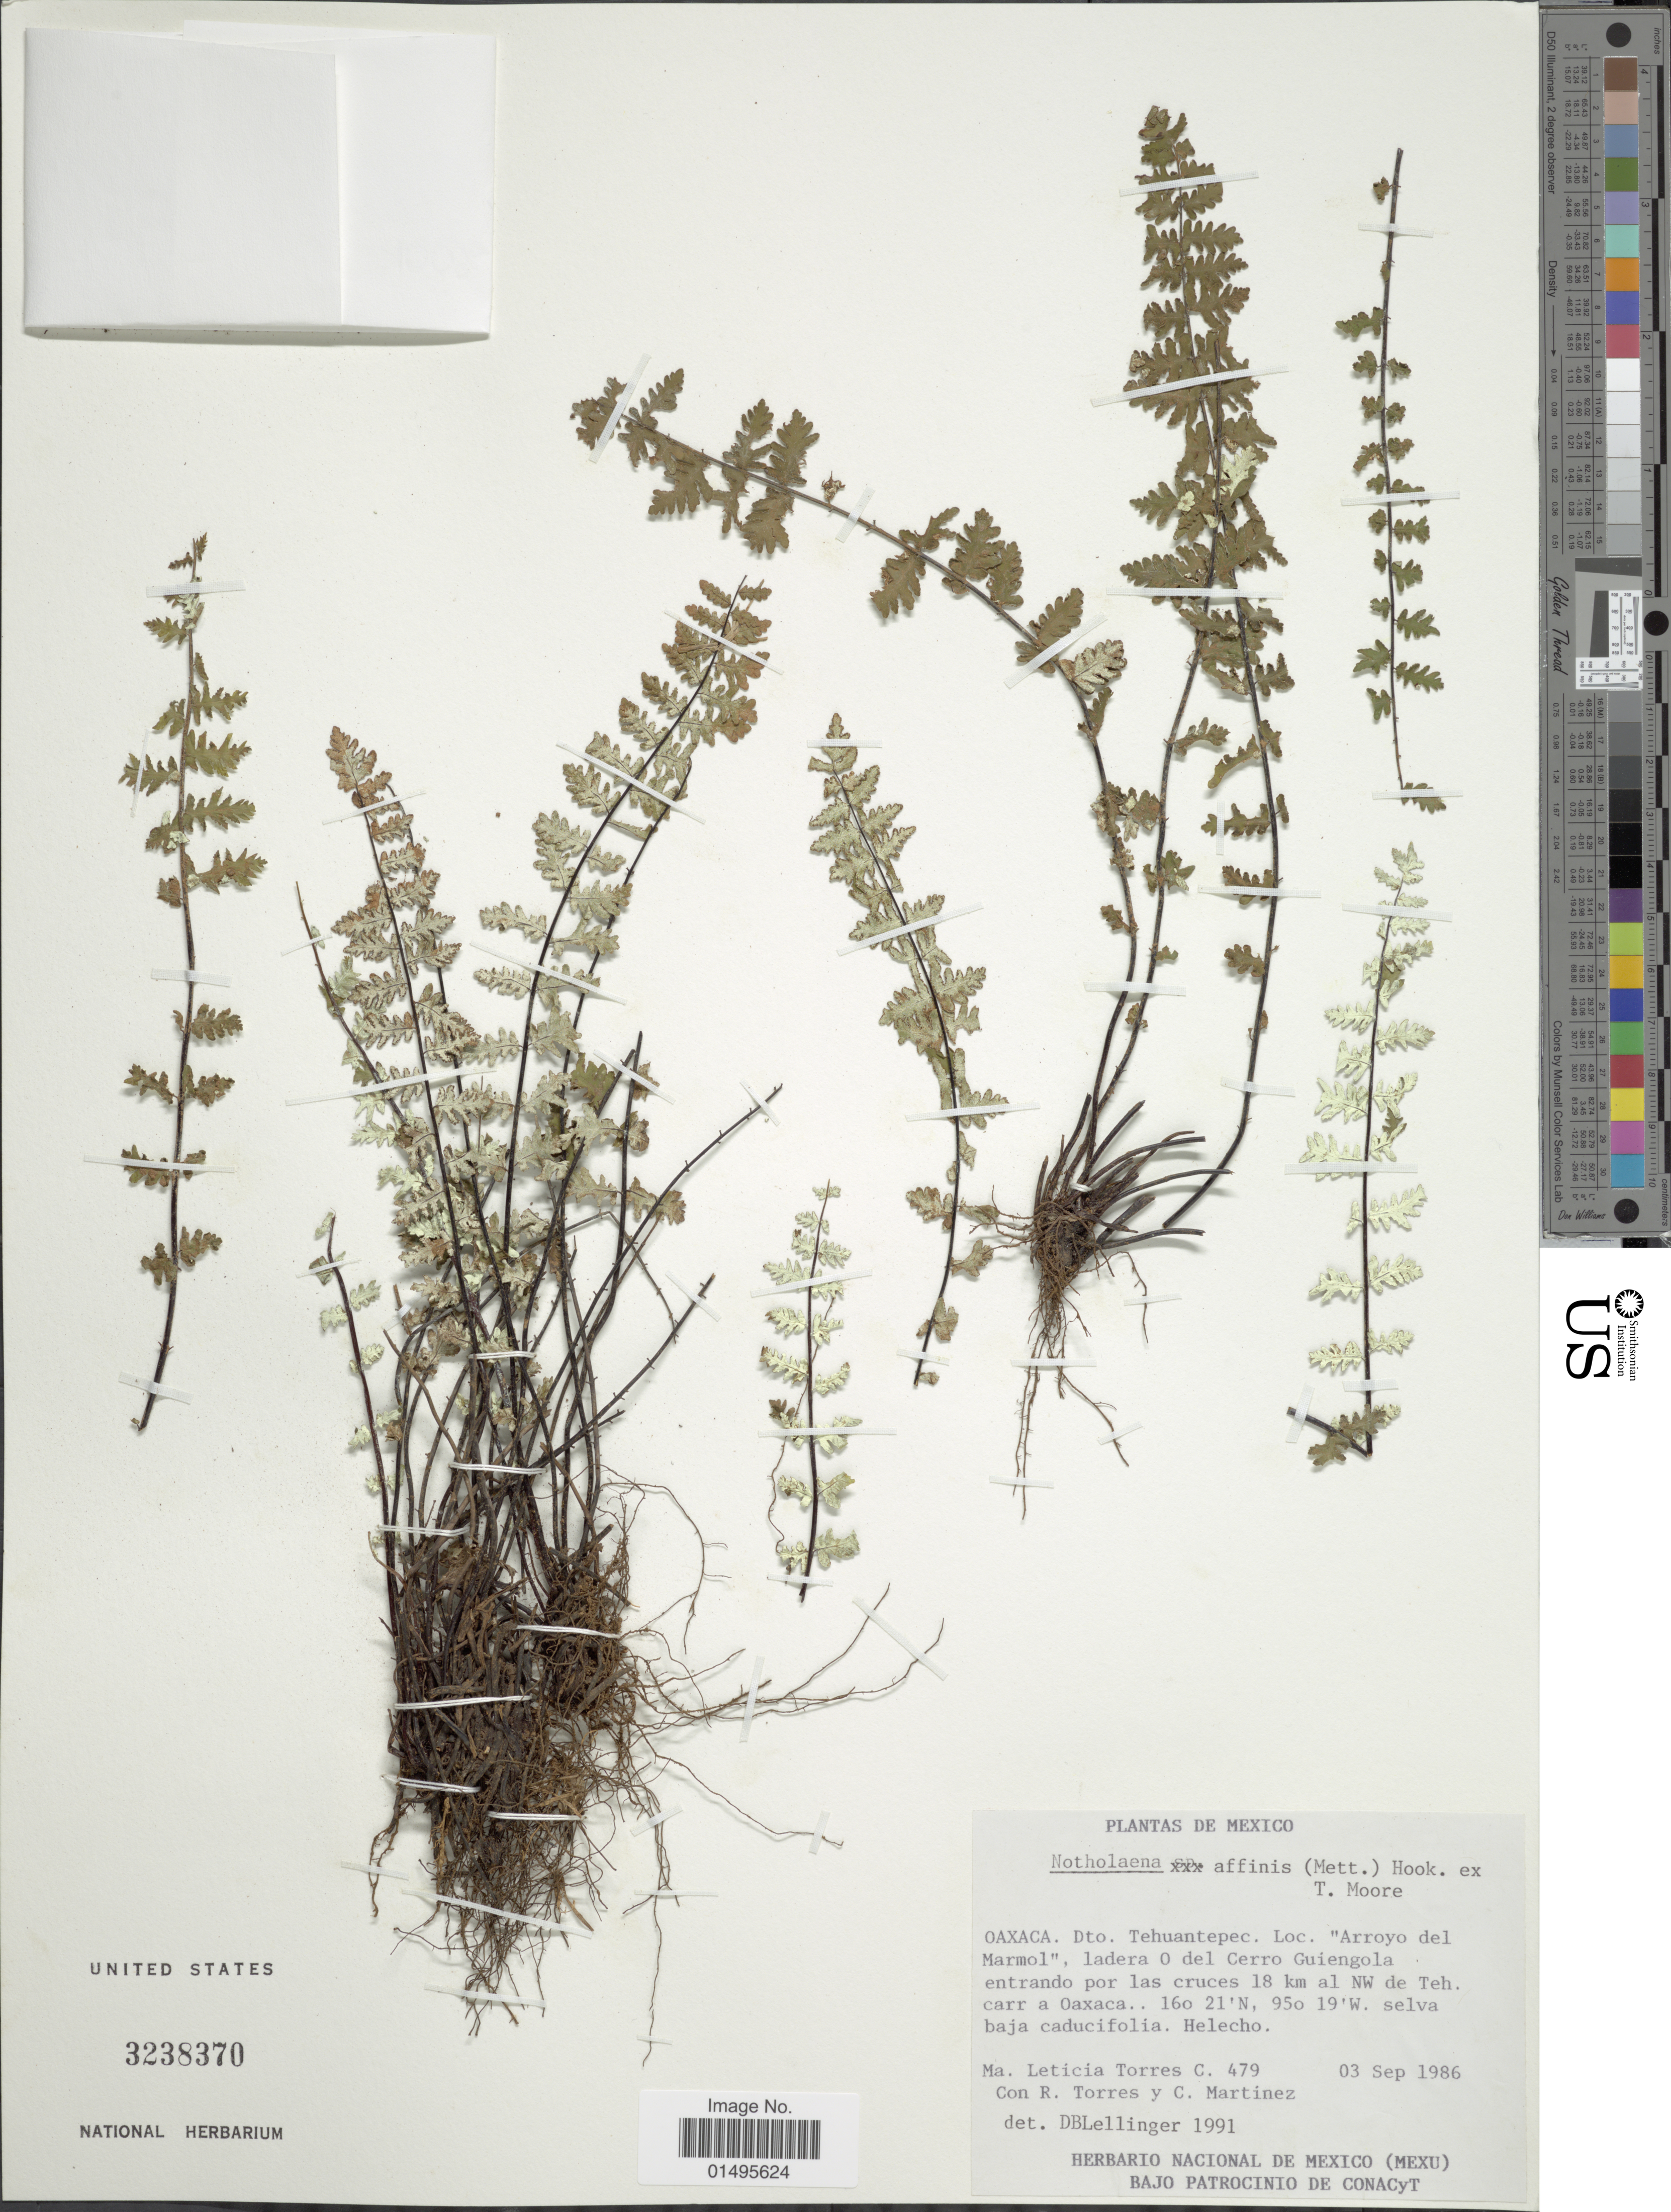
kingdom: Plantae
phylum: Tracheophyta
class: Polypodiopsida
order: Polypodiales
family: Pteridaceae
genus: Notholaena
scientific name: Notholaena affinis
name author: (Ekman) T. Moore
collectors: L. Torres, R. Torres & C. Martínez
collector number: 479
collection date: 1986-09-03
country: Mexico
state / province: Oaxaca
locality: Dto. Tehuantepec, Arroyo del Marmol, ladero O del Cerro Guiengola, entrado por las cruces 18 km al NW de Teh. carr a Oaxaca. Selva Baja caducifolia. Helecho.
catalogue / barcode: US 3238370